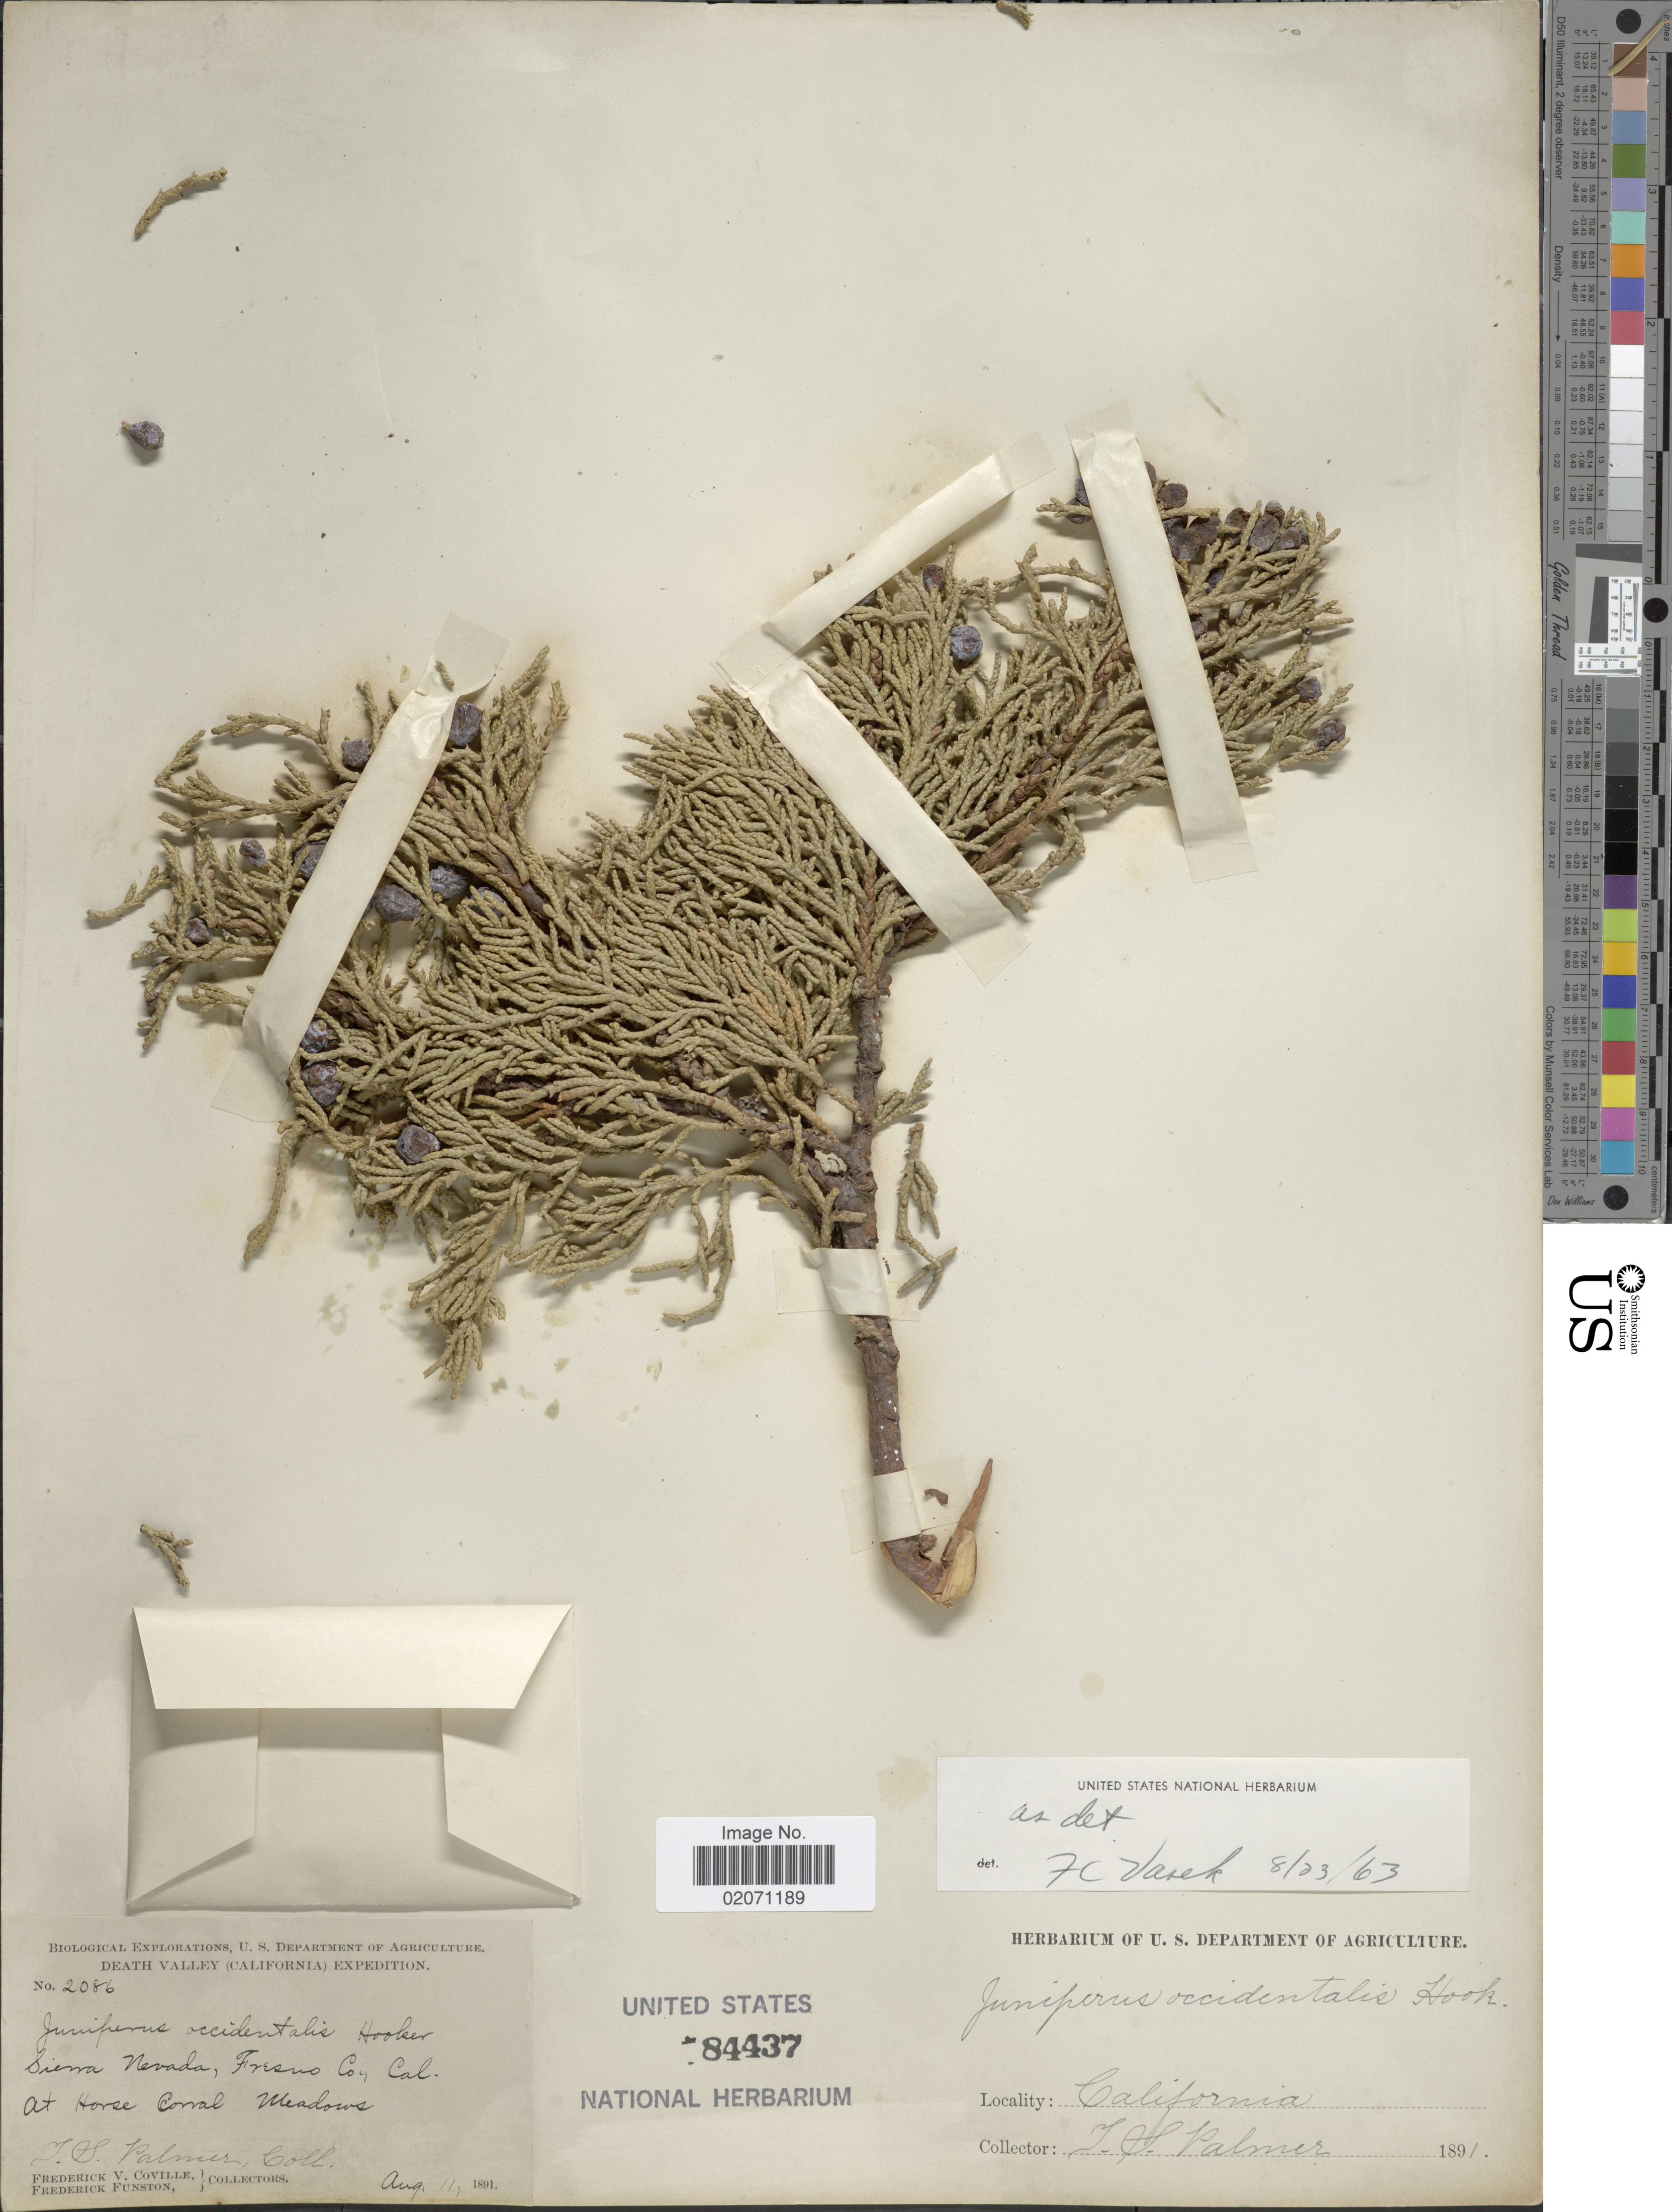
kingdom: Plantae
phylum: Tracheophyta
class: Pinopsida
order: Pinales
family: Cupressaceae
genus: Juniperus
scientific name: Juniperus monosperma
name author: (Engelm.) Sarg.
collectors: F. V. Coville & F. Funston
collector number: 2086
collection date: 1891-08-11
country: United States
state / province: California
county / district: Fresno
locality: Death Valley, Sierra Nevada, Fresno Co., at Horse Corral meadows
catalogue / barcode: US 84437